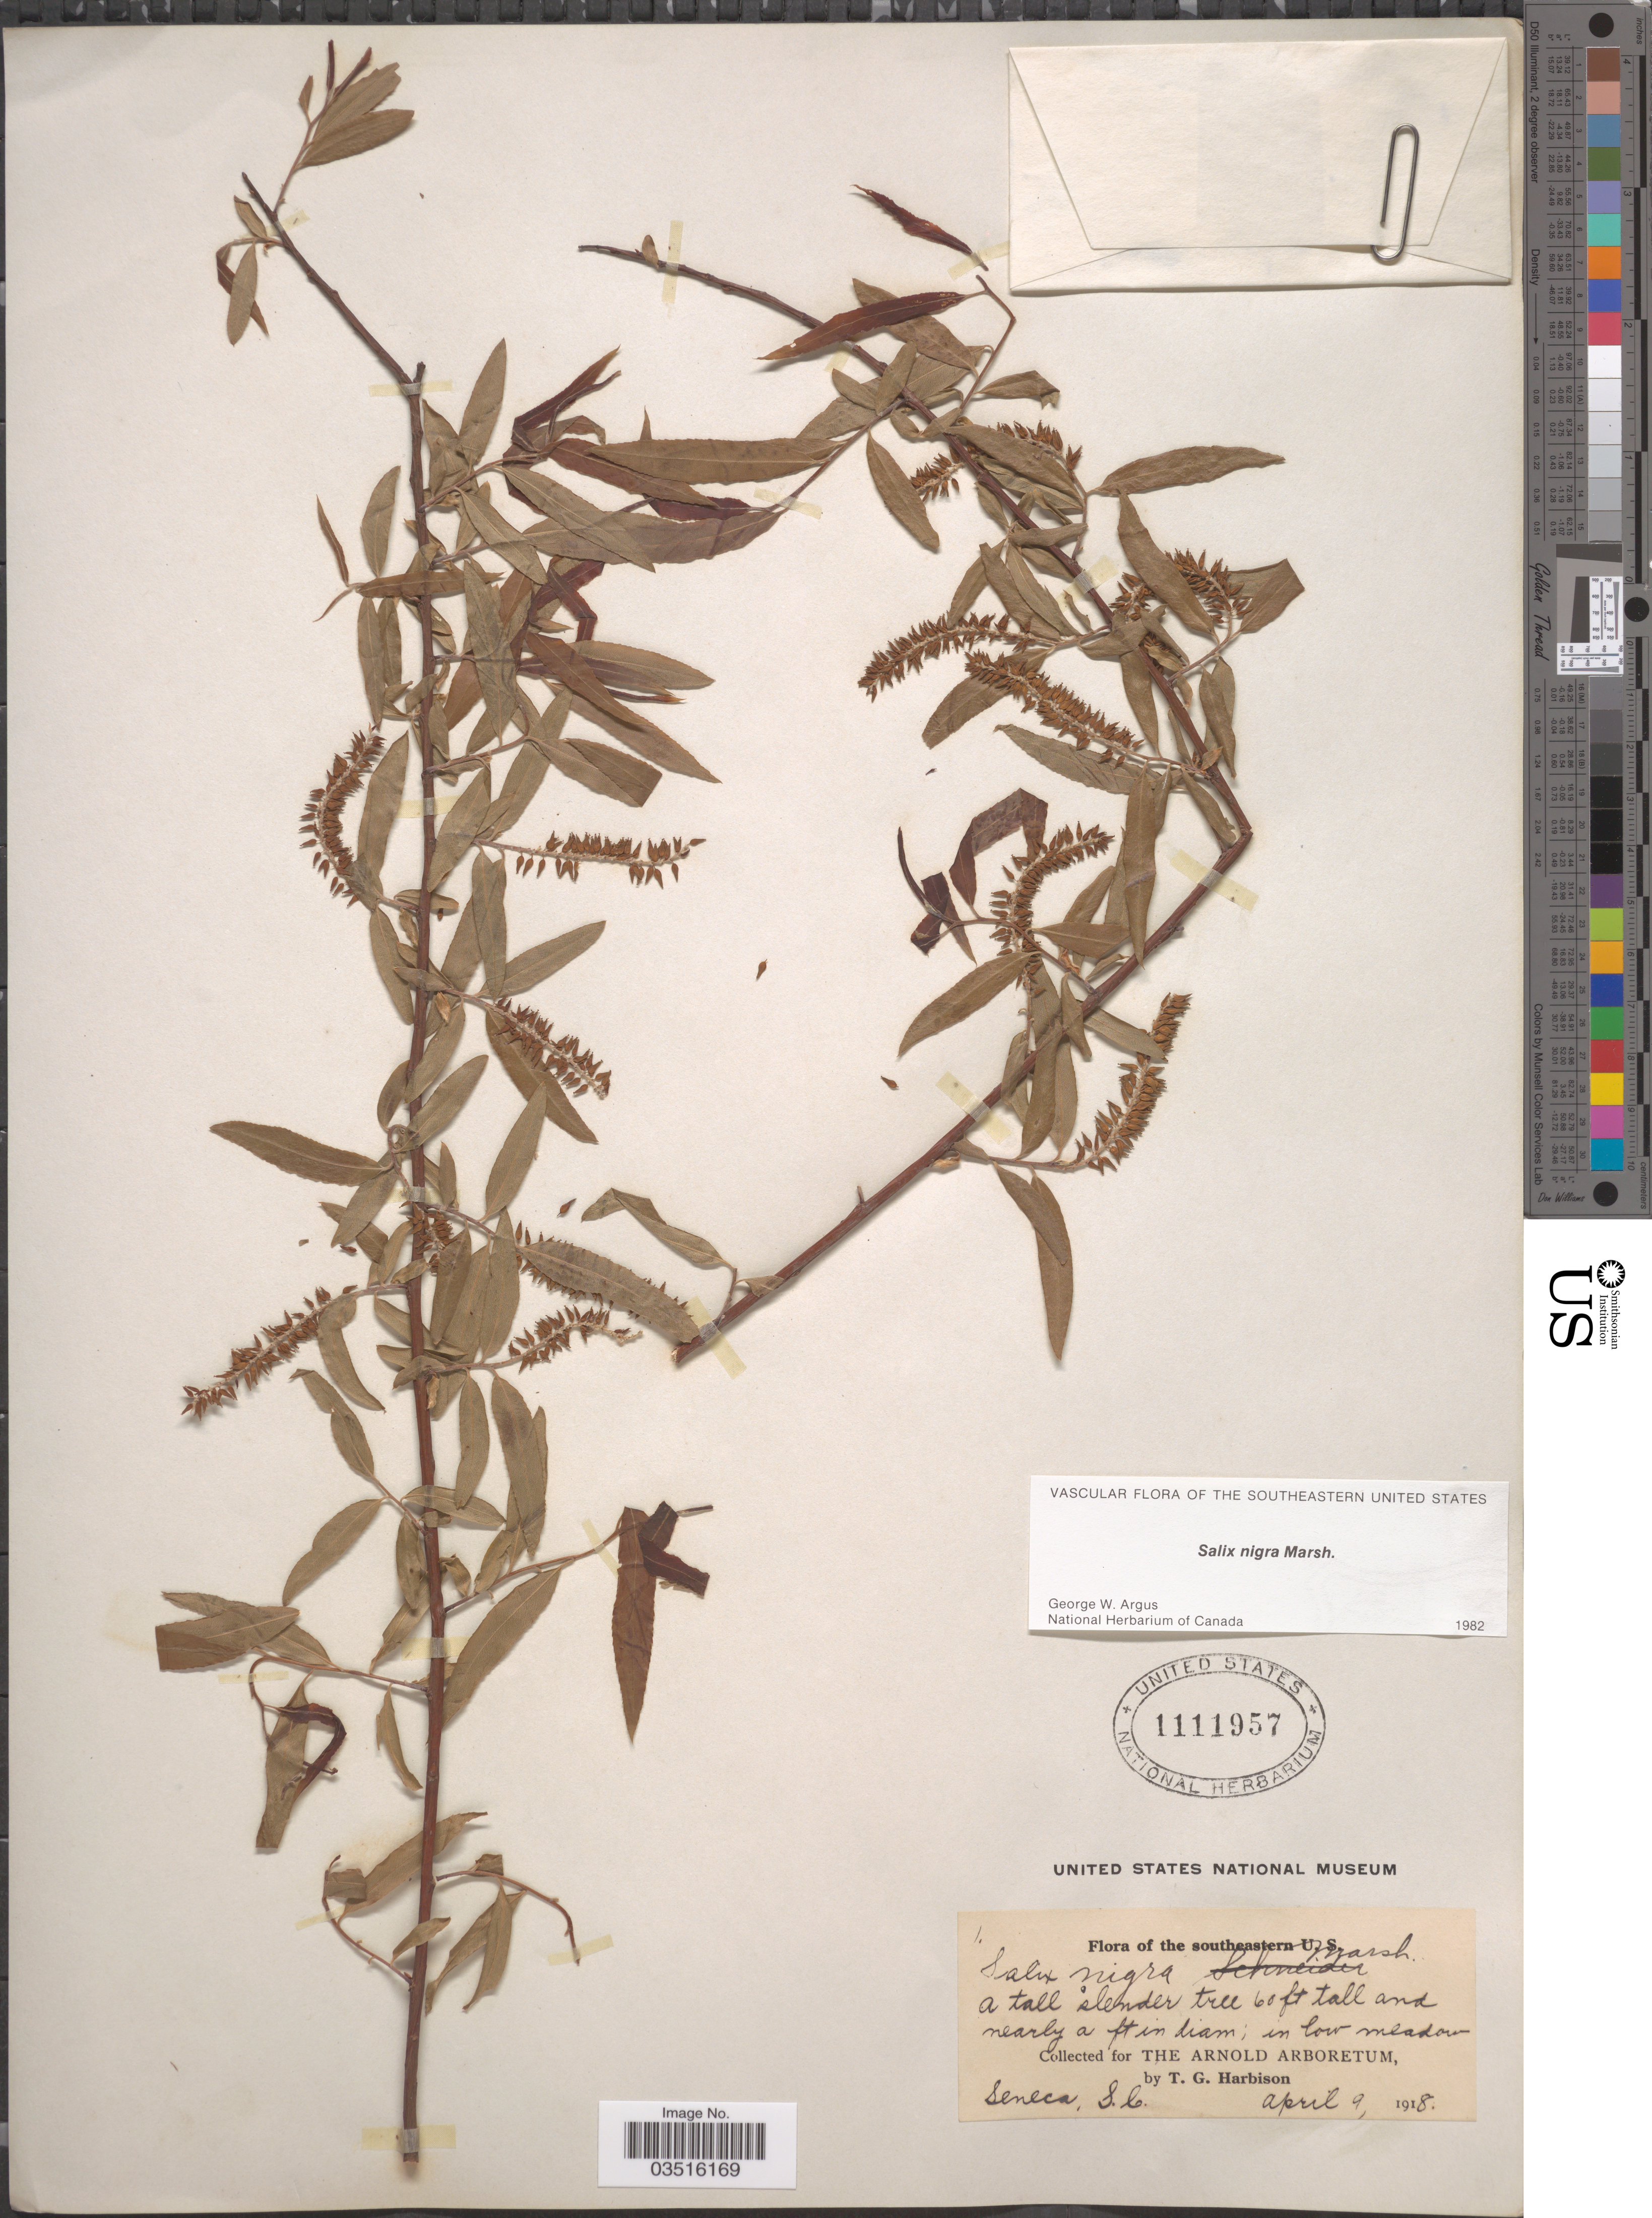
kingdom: Plantae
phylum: Tracheophyta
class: Magnoliopsida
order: Malpighiales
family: Salicaceae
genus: Salix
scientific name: Salix nigra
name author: Marshall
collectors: T. Harbison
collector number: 1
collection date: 1918-04-09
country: United States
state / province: South Carolina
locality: Southeastern U.S. Seneca, S.C.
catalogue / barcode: US 1111957